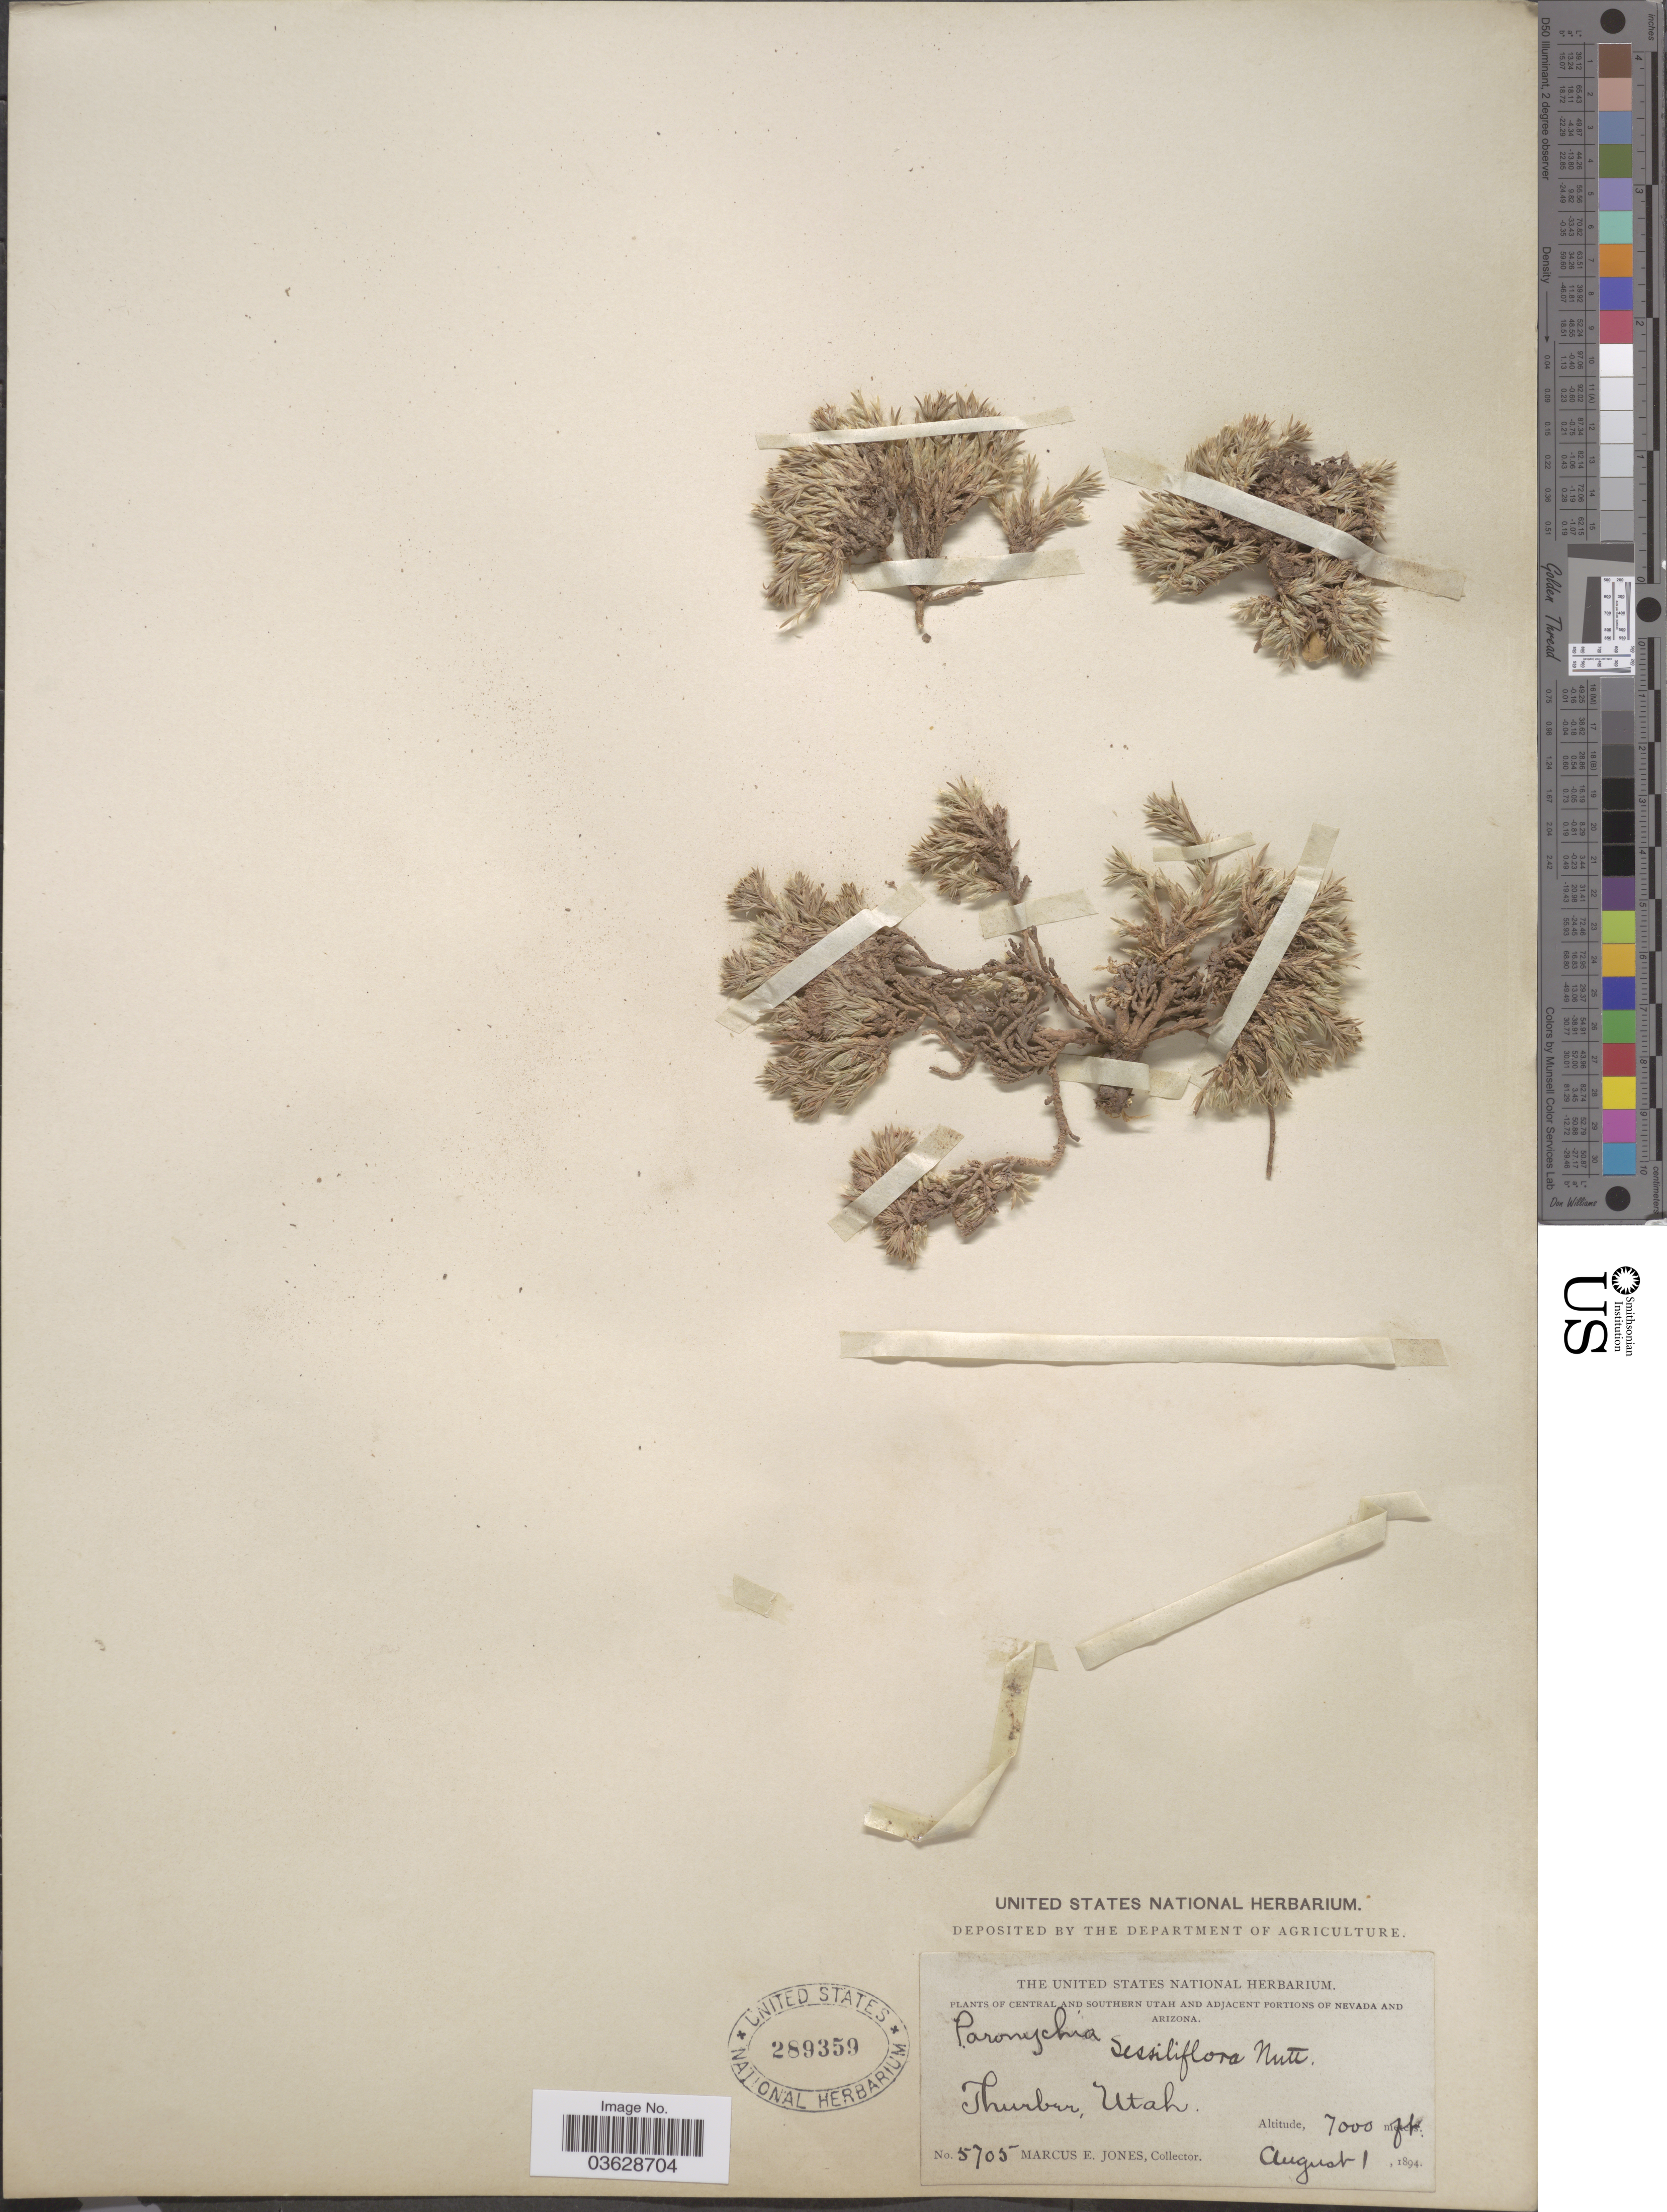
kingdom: Plantae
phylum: Tracheophyta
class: Magnoliopsida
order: Caryophyllales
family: Caryophyllaceae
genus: Paronychia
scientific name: Paronychia sessiliflora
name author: Nutt.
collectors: M. E. Jones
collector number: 5705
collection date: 1894-08-01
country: United States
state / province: Utah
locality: Thurber.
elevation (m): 2134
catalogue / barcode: US 289359